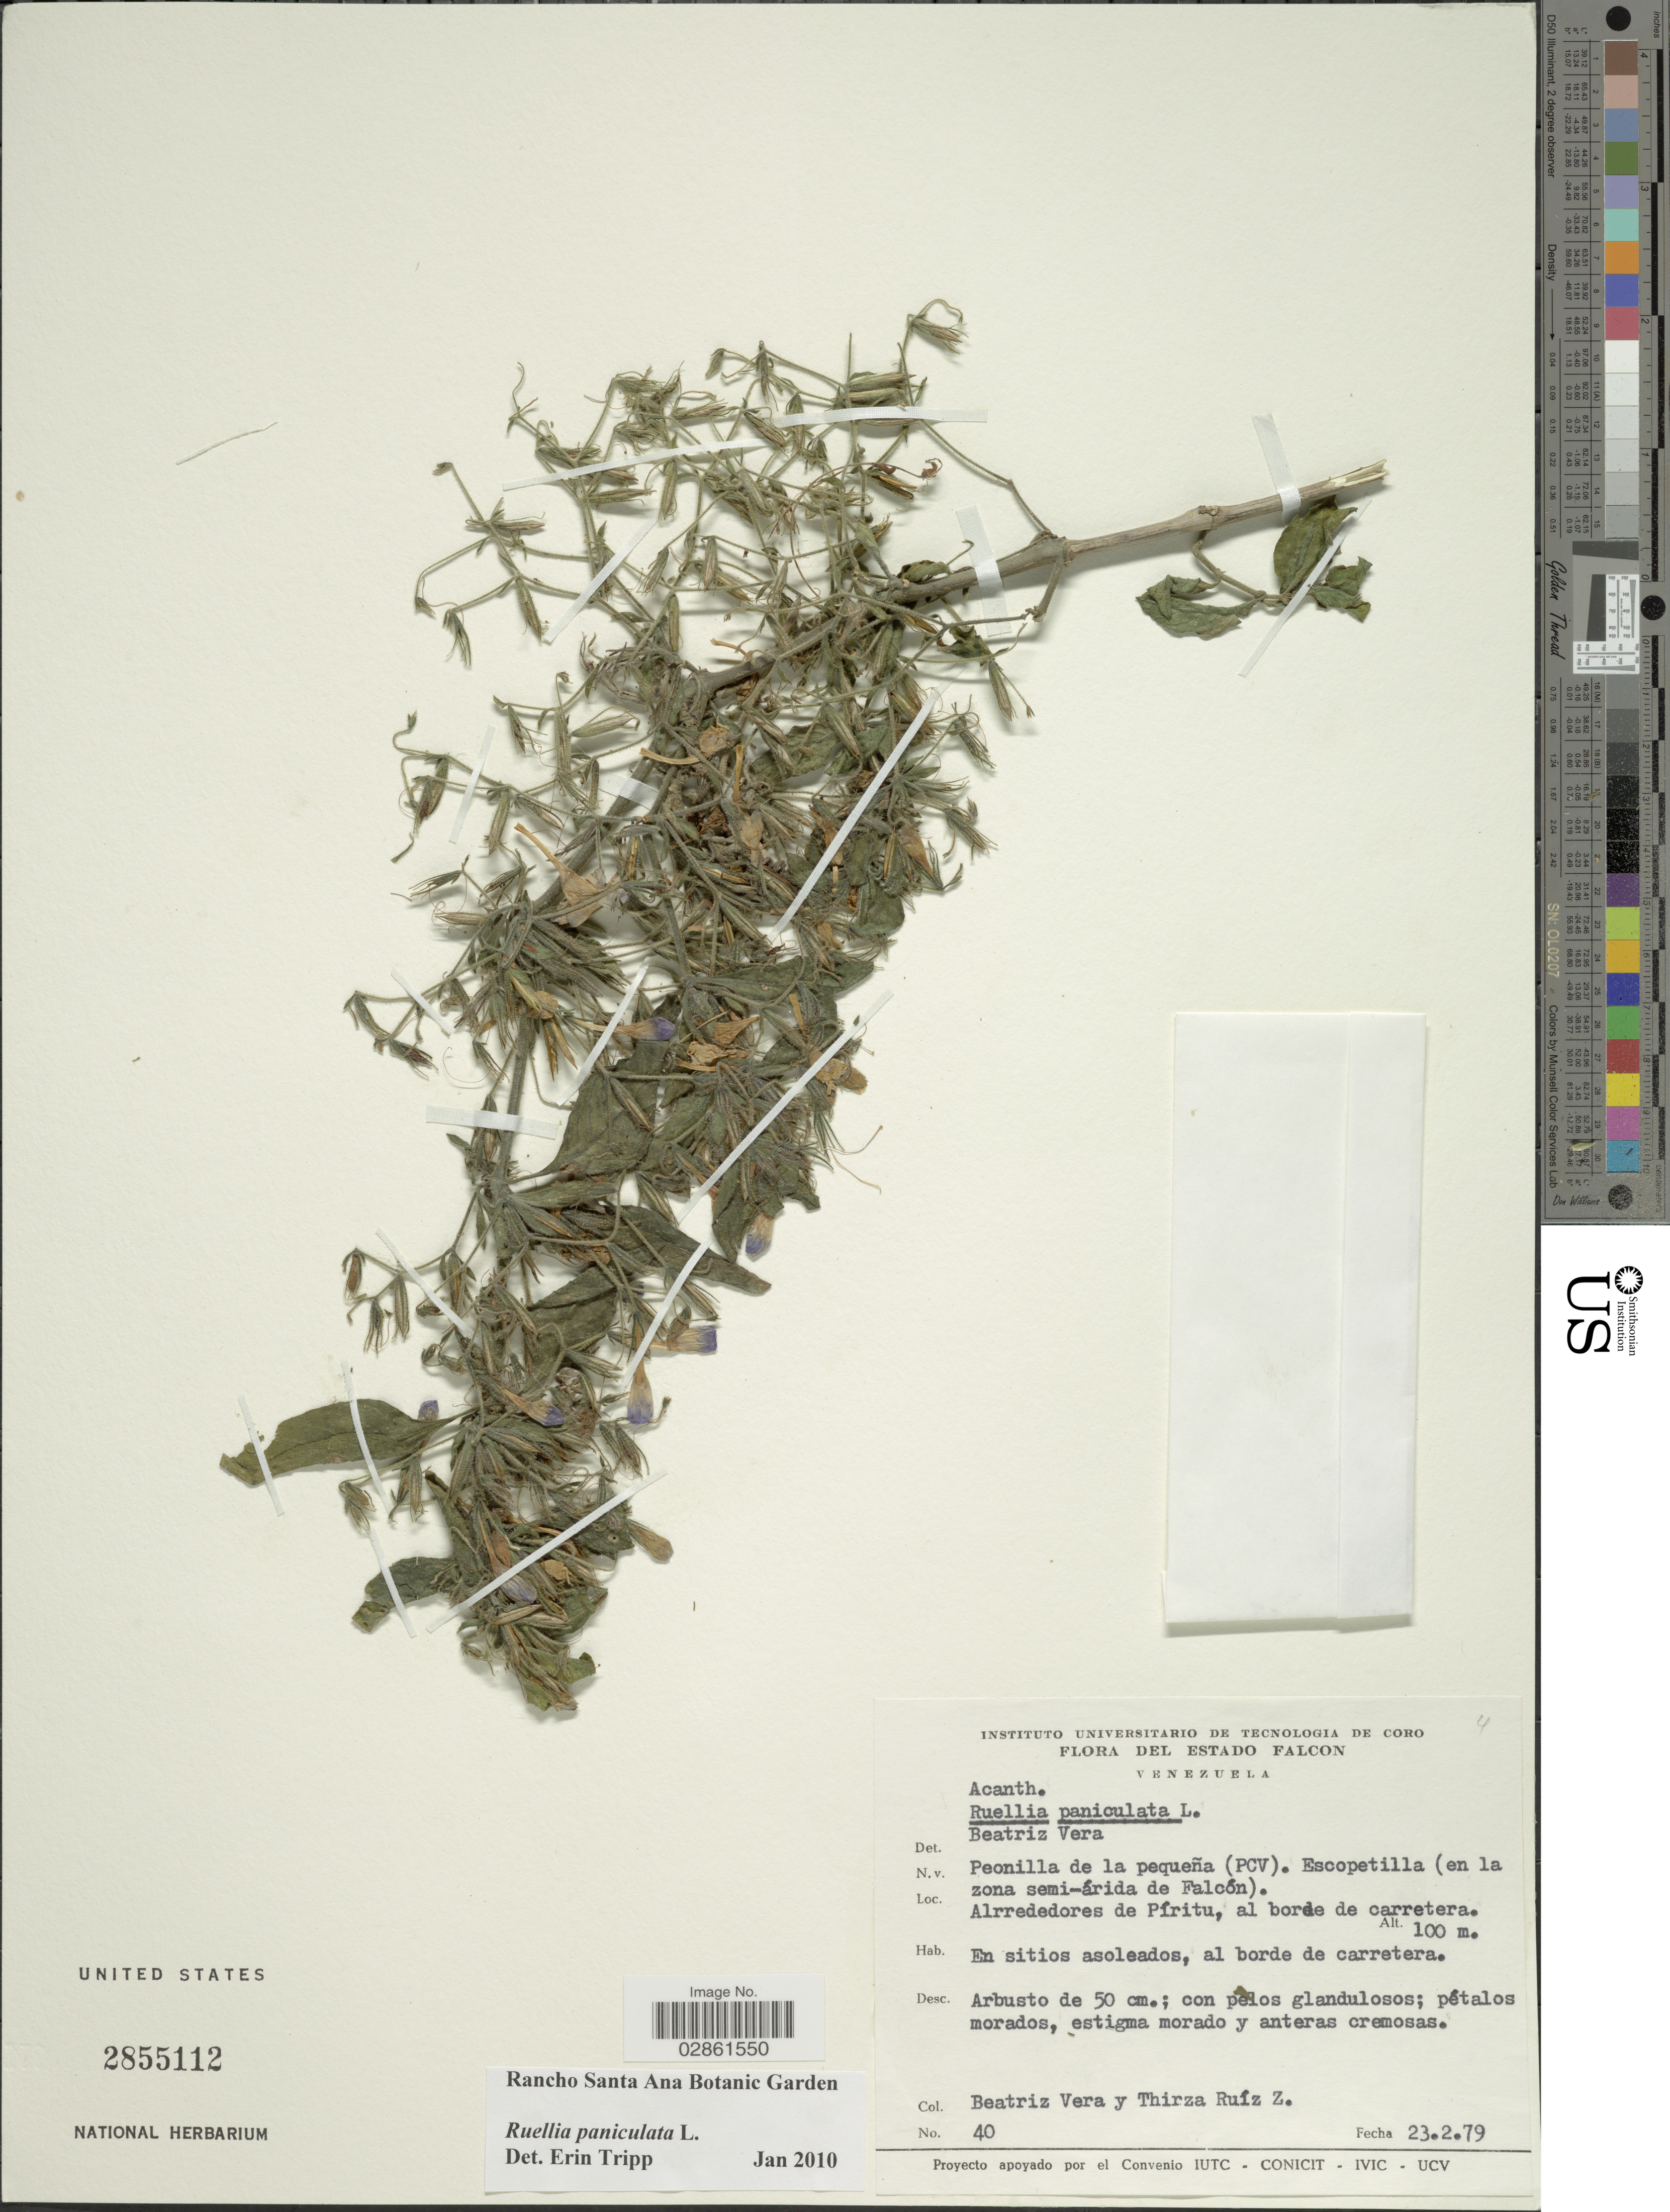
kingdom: Plantae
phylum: Tracheophyta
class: Magnoliopsida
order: Lamiales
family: Acanthaceae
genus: Ruellia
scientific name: Ruellia paniculata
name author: L.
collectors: B. Vera & T. Ruíz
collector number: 40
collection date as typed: Transcribed d/m/y: 23/2/79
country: Venezuela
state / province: Falcón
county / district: Piritu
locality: Escopetilla (en la zona semi-árida de Falcón). [unsure placement] Alrrededores de Píritu, al borde de carretera.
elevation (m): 100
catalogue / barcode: US 2855112